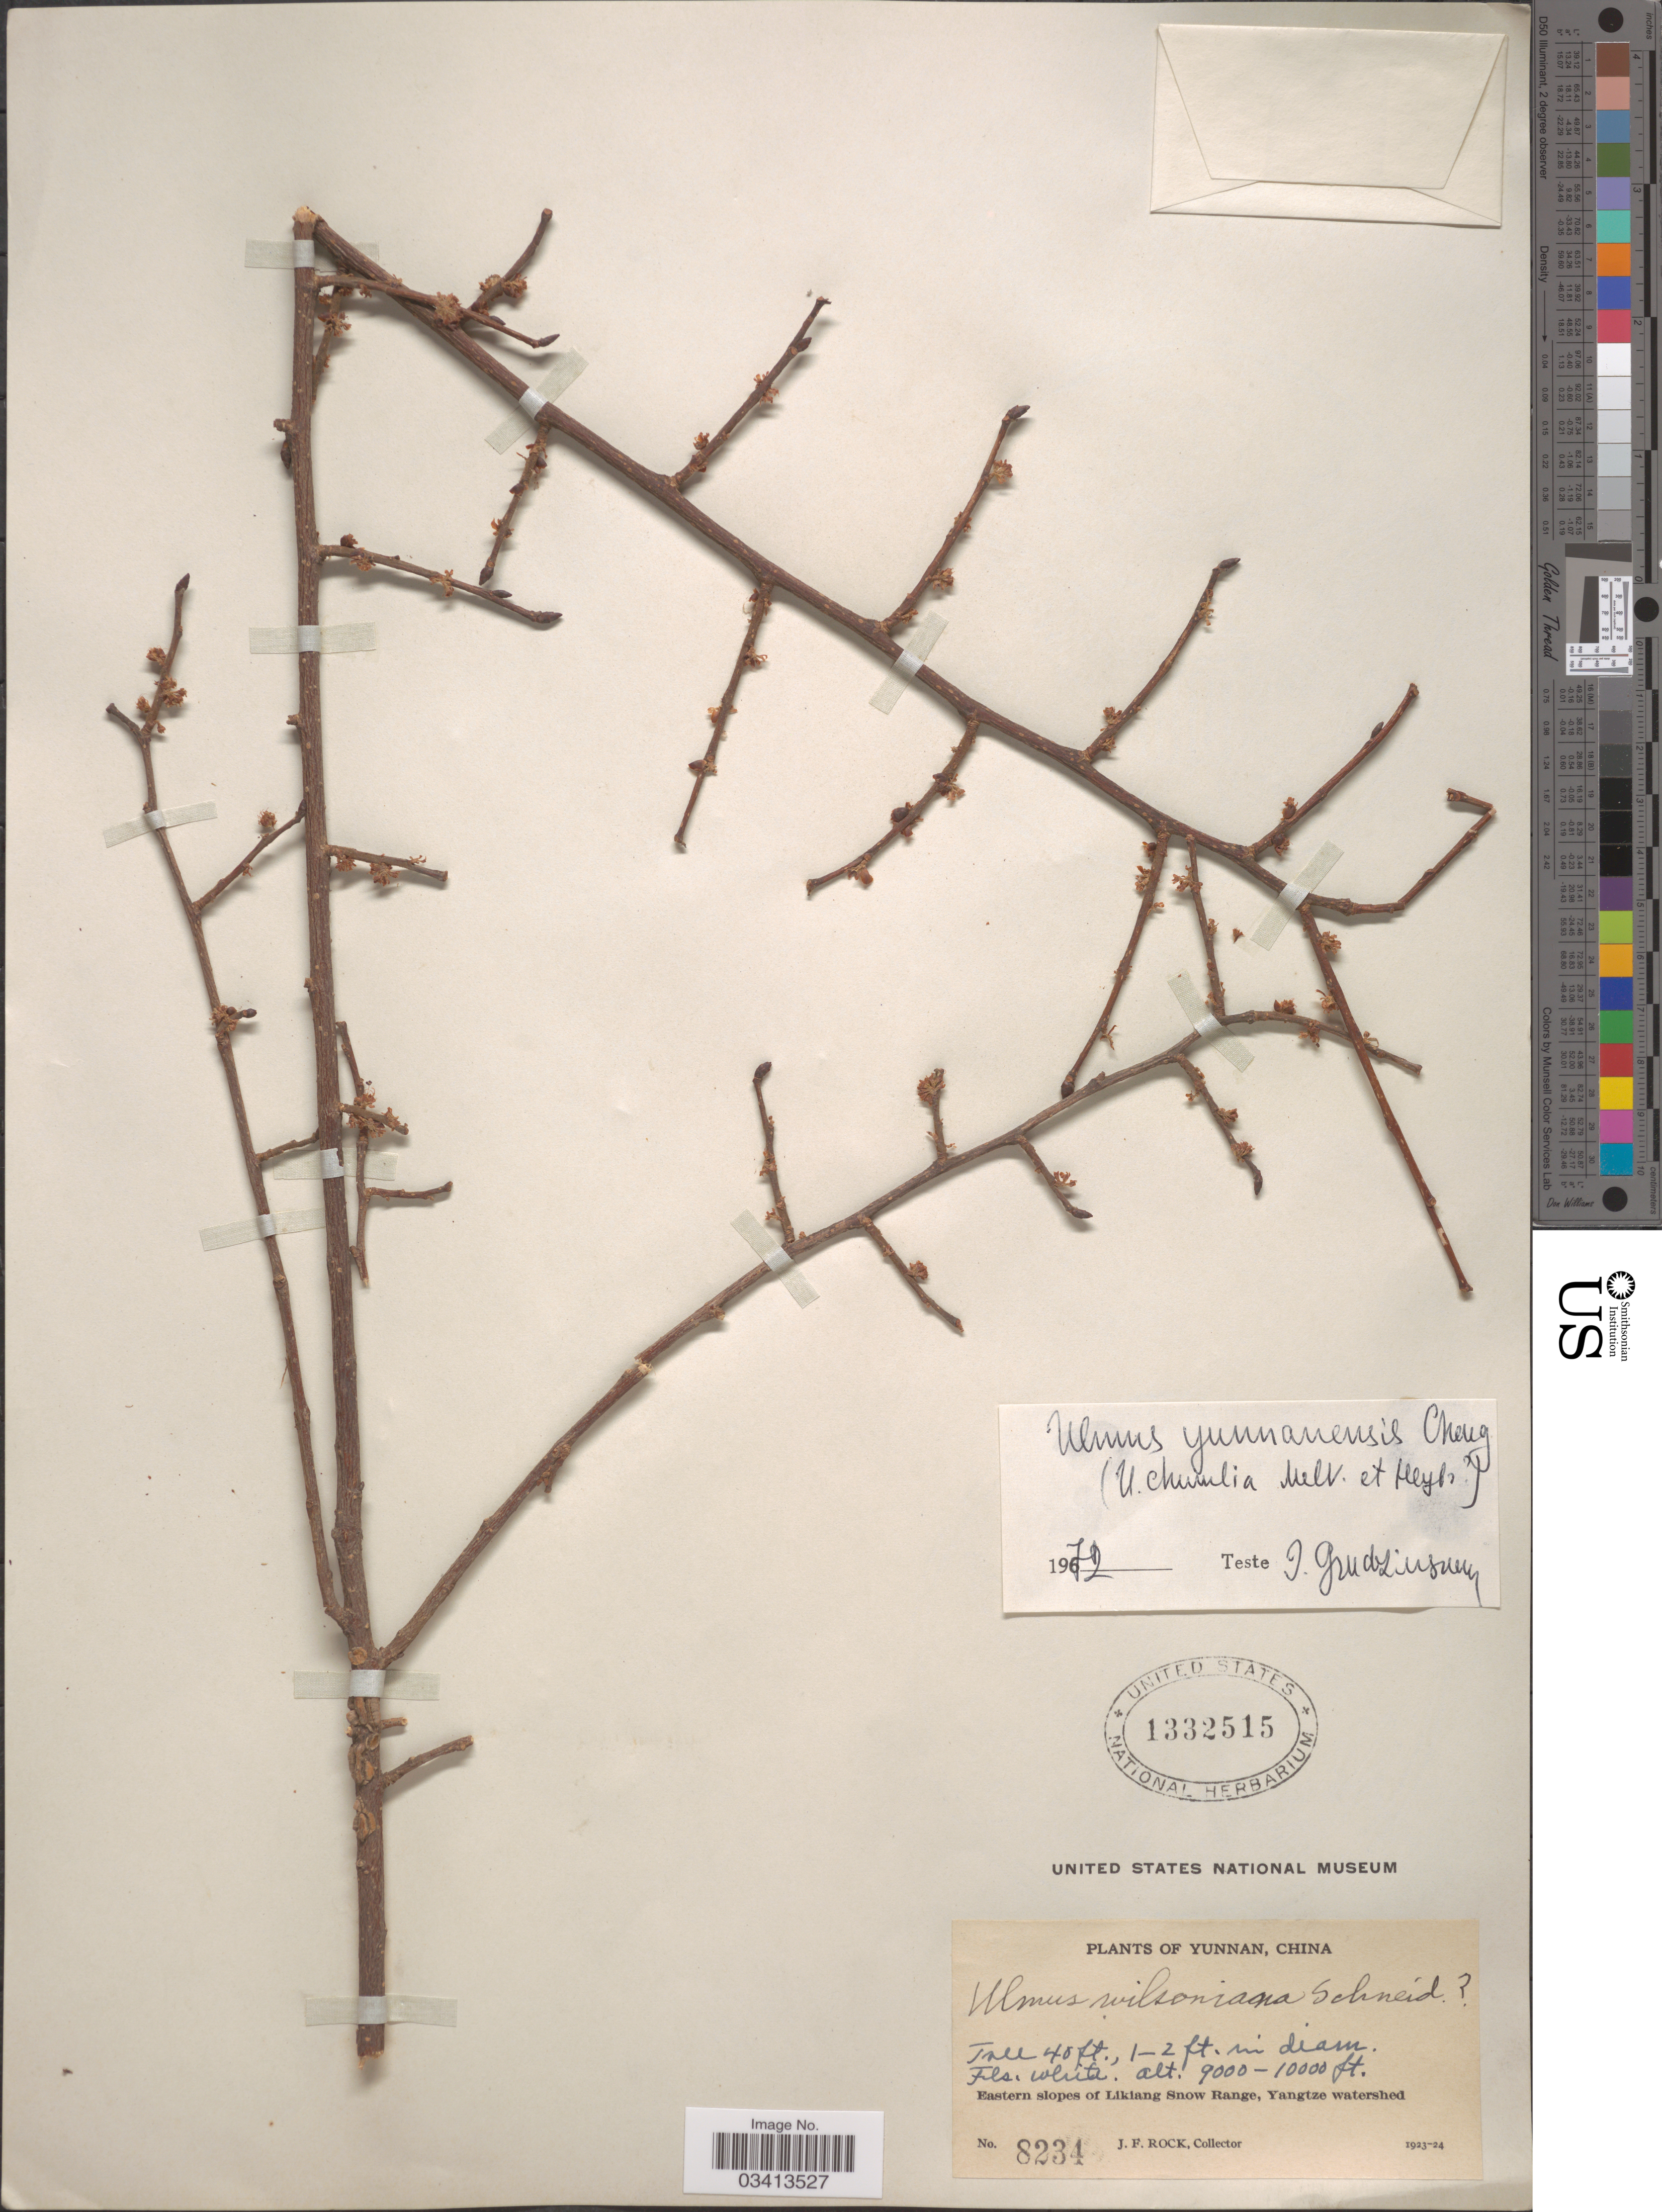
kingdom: Plantae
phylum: Tracheophyta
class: Magnoliopsida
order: Rosales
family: Ulmaceae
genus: Ulmus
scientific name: Ulmus yunnanensis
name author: W.C. Cheng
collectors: J. Rock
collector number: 8234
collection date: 1923/1924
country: China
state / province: Yunnan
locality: Eastern slopes of Likiang Snow Range, Yangtze watershed.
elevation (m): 2743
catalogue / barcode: US 1332515